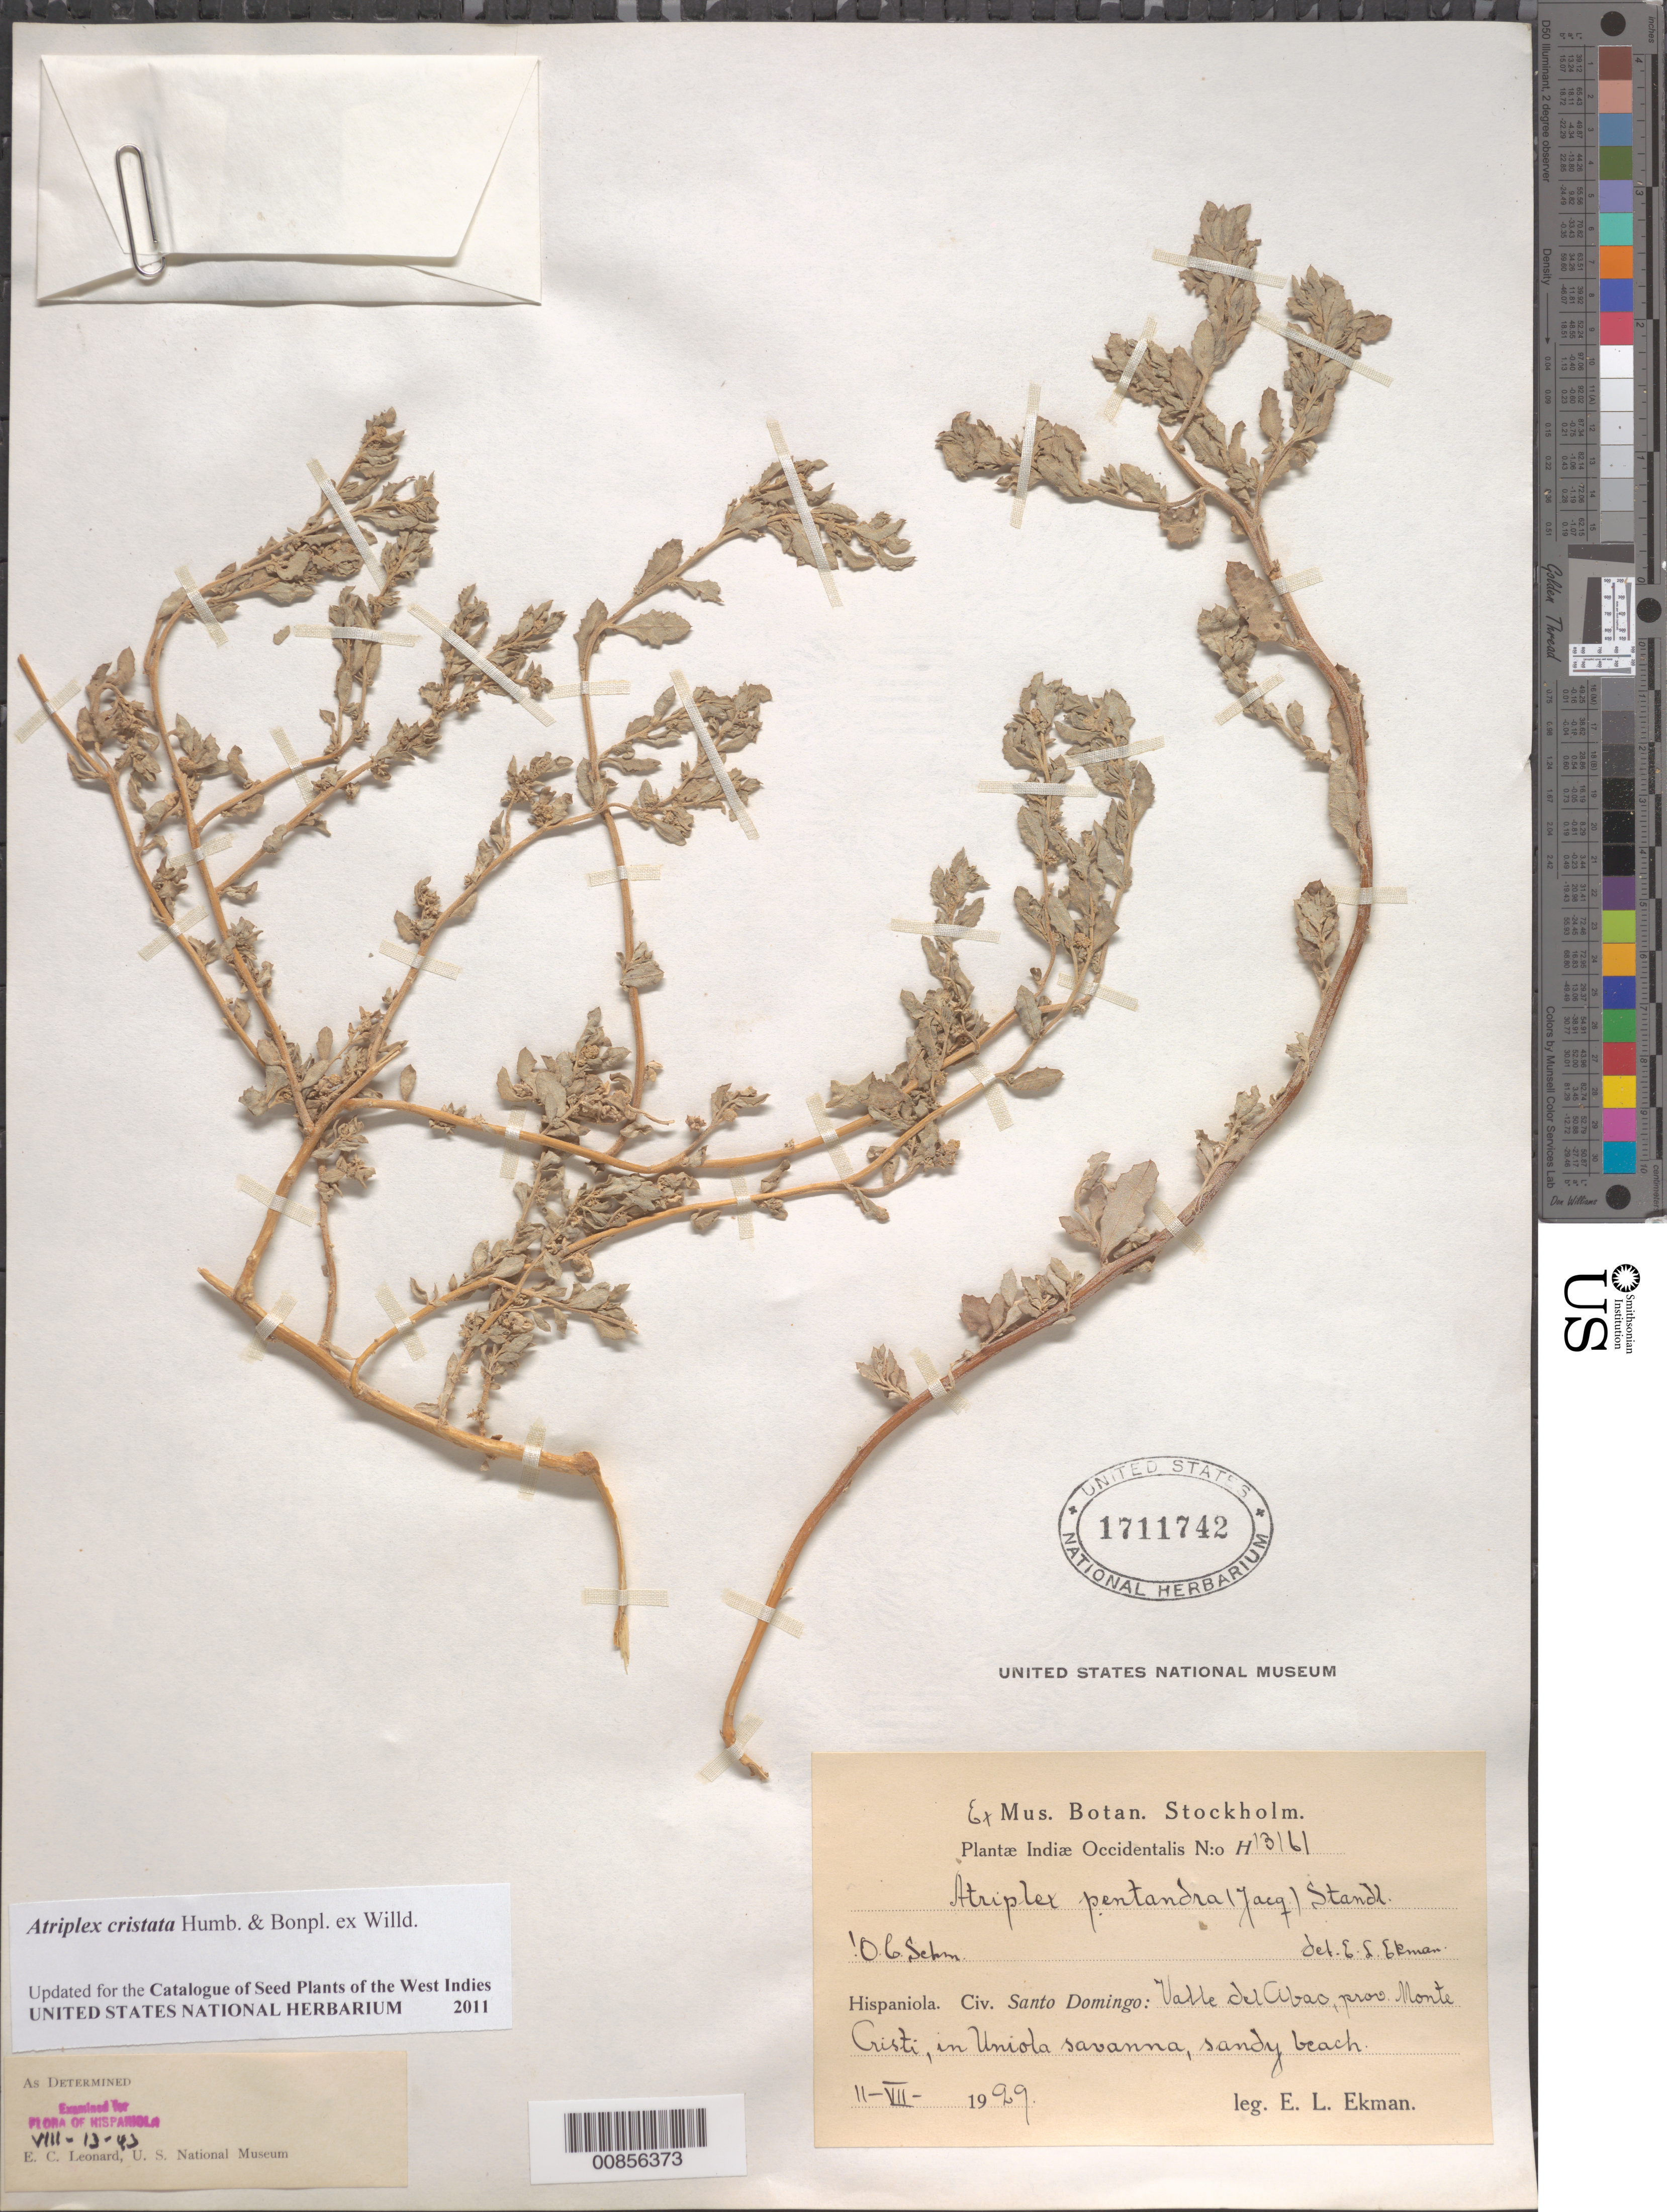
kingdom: Plantae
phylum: Tracheophyta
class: Magnoliopsida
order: Caryophyllales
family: Amaranthaceae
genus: Atriplex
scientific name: Atriplex pentandra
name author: (Jacq.) Standl.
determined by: Leonard, Emery C., (US)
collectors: E. L. Ekman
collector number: H 13161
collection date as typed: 02 Jul 1929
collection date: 1929-07-02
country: Dominican Republic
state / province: Monte Cristi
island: Hispaniola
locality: Valle del Cibao.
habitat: In Uniola savanna, sandy beach.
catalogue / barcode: US 1711742